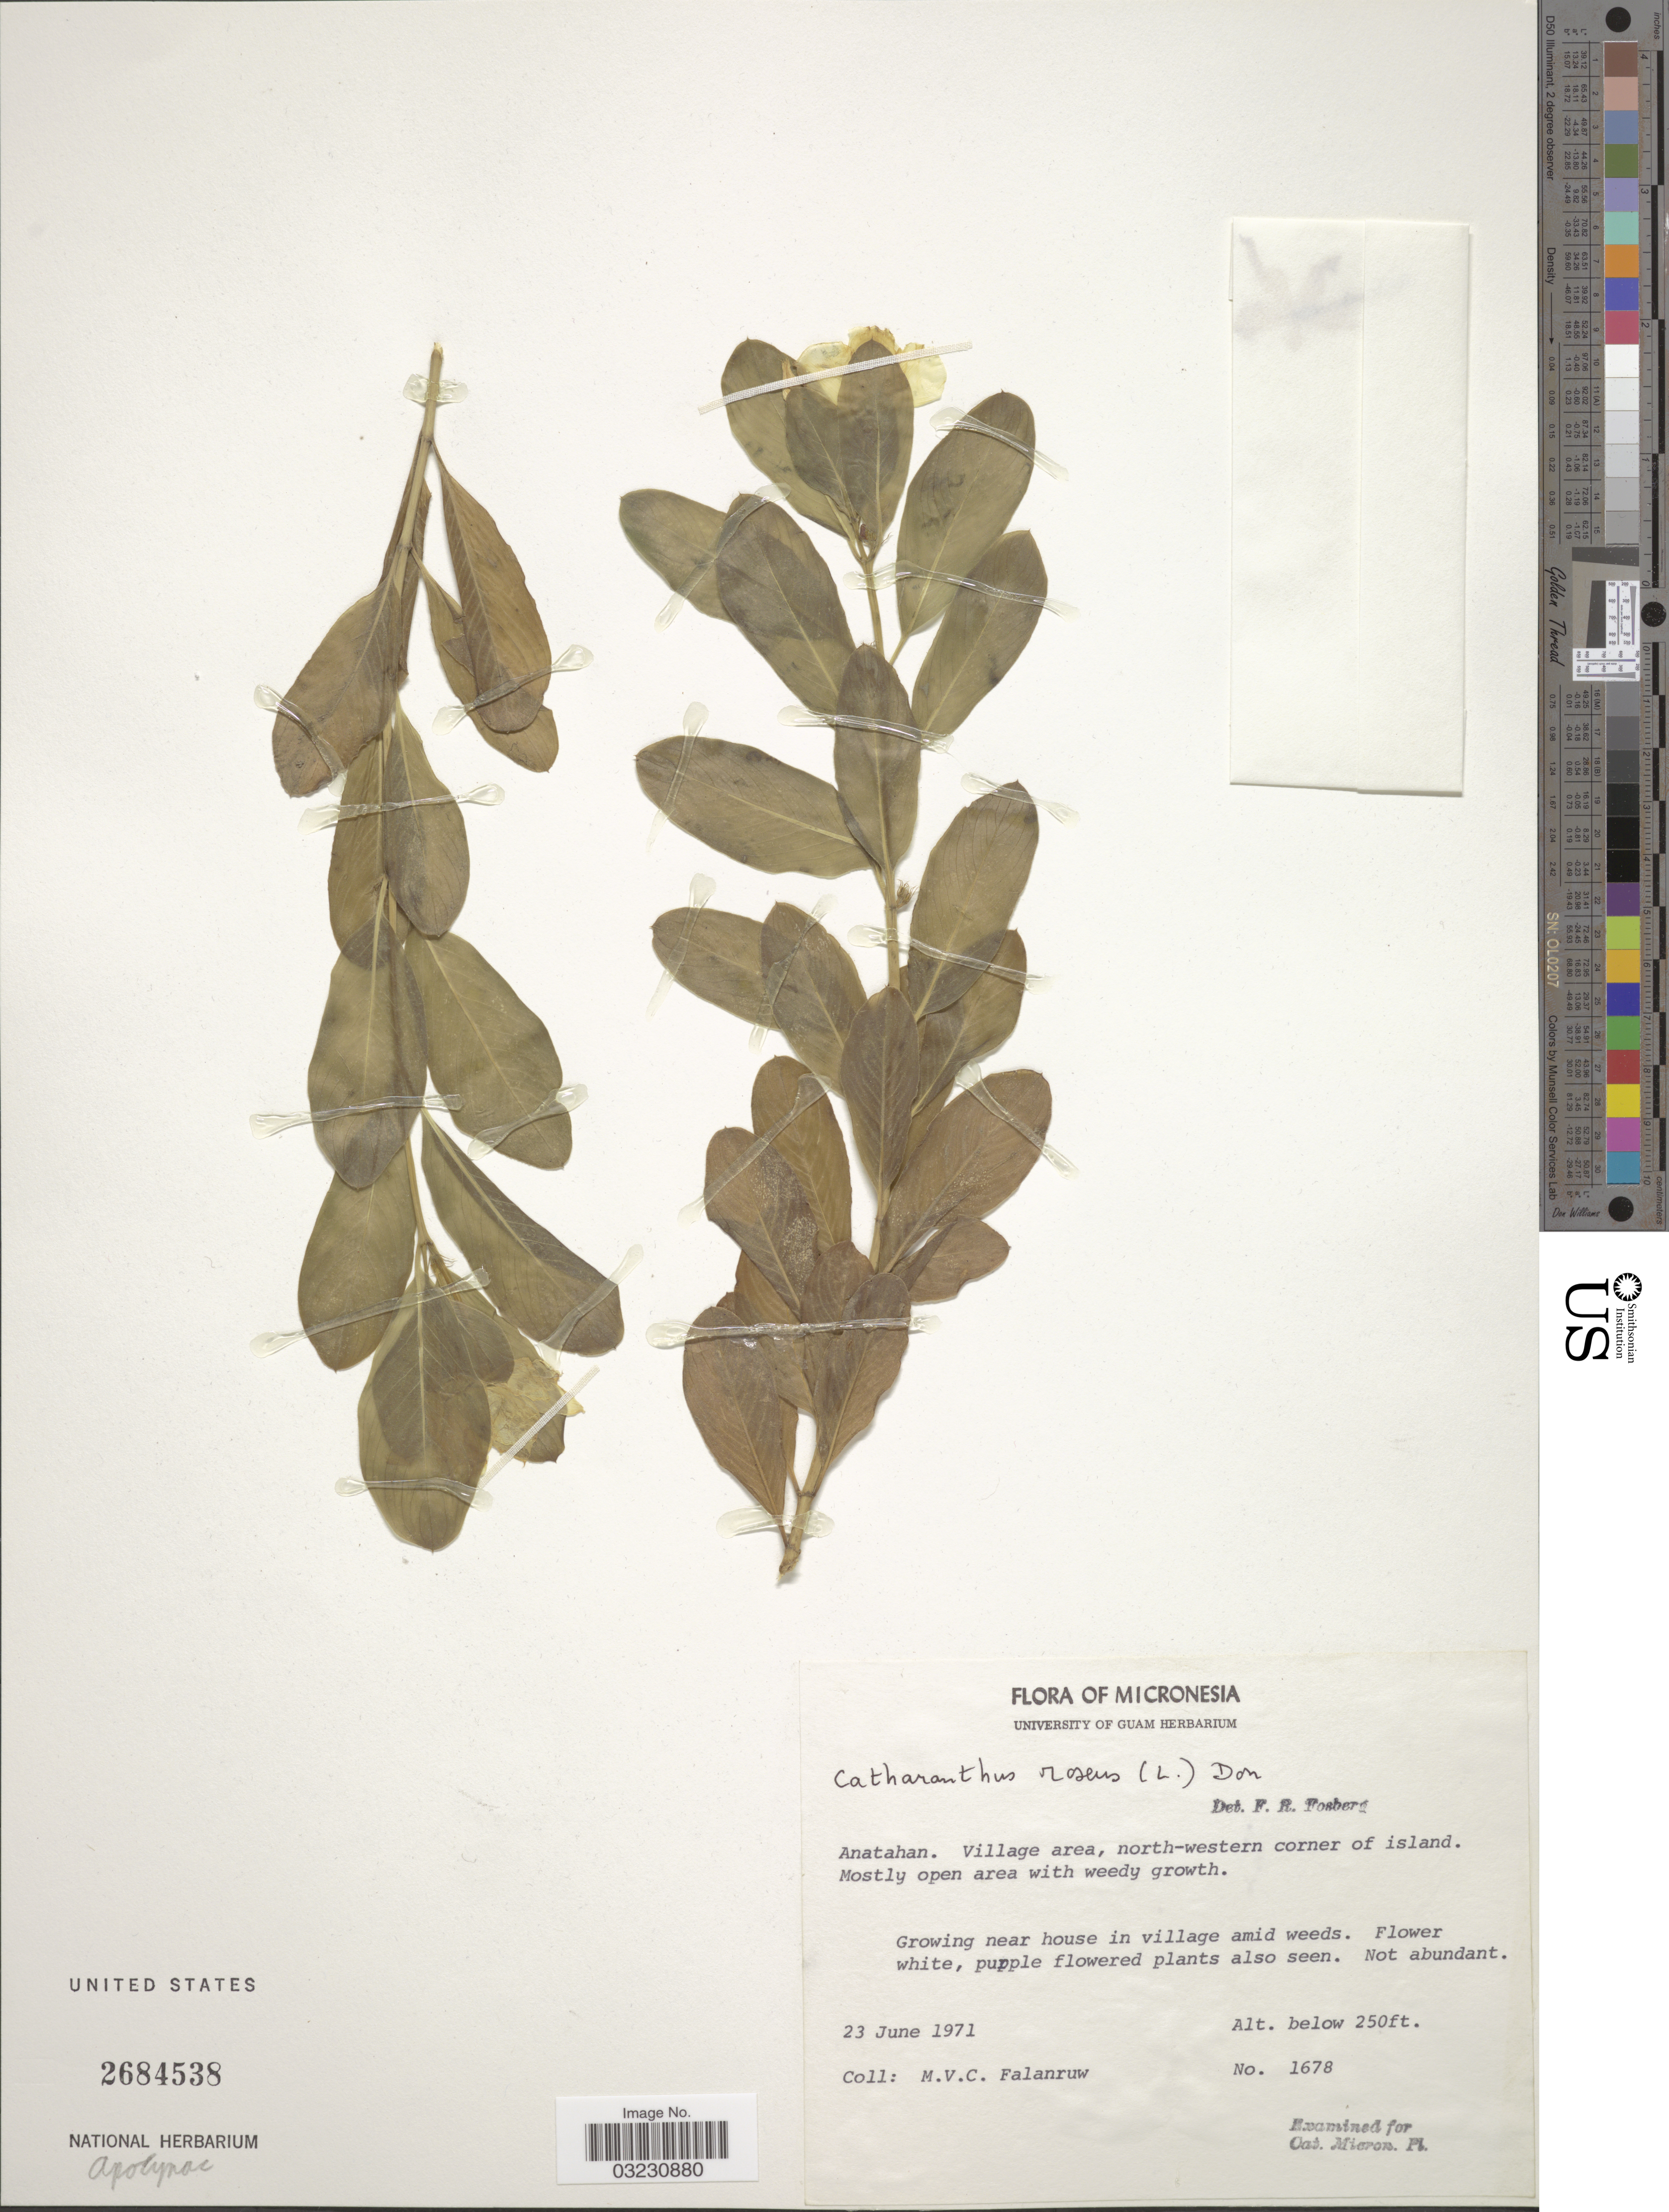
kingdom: Plantae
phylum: Tracheophyta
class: Magnoliopsida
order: Gentianales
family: Apocynaceae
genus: Catharanthus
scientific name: Catharanthus roseus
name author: (L.) G. Don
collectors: M. V. Falanruw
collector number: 1678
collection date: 1971-06-23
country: Northern Mariana Islands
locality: Micronesia. Anatahan. Village aea, north-western corner of island. Near house in village amid weeds.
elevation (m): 76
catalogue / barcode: US 2684538